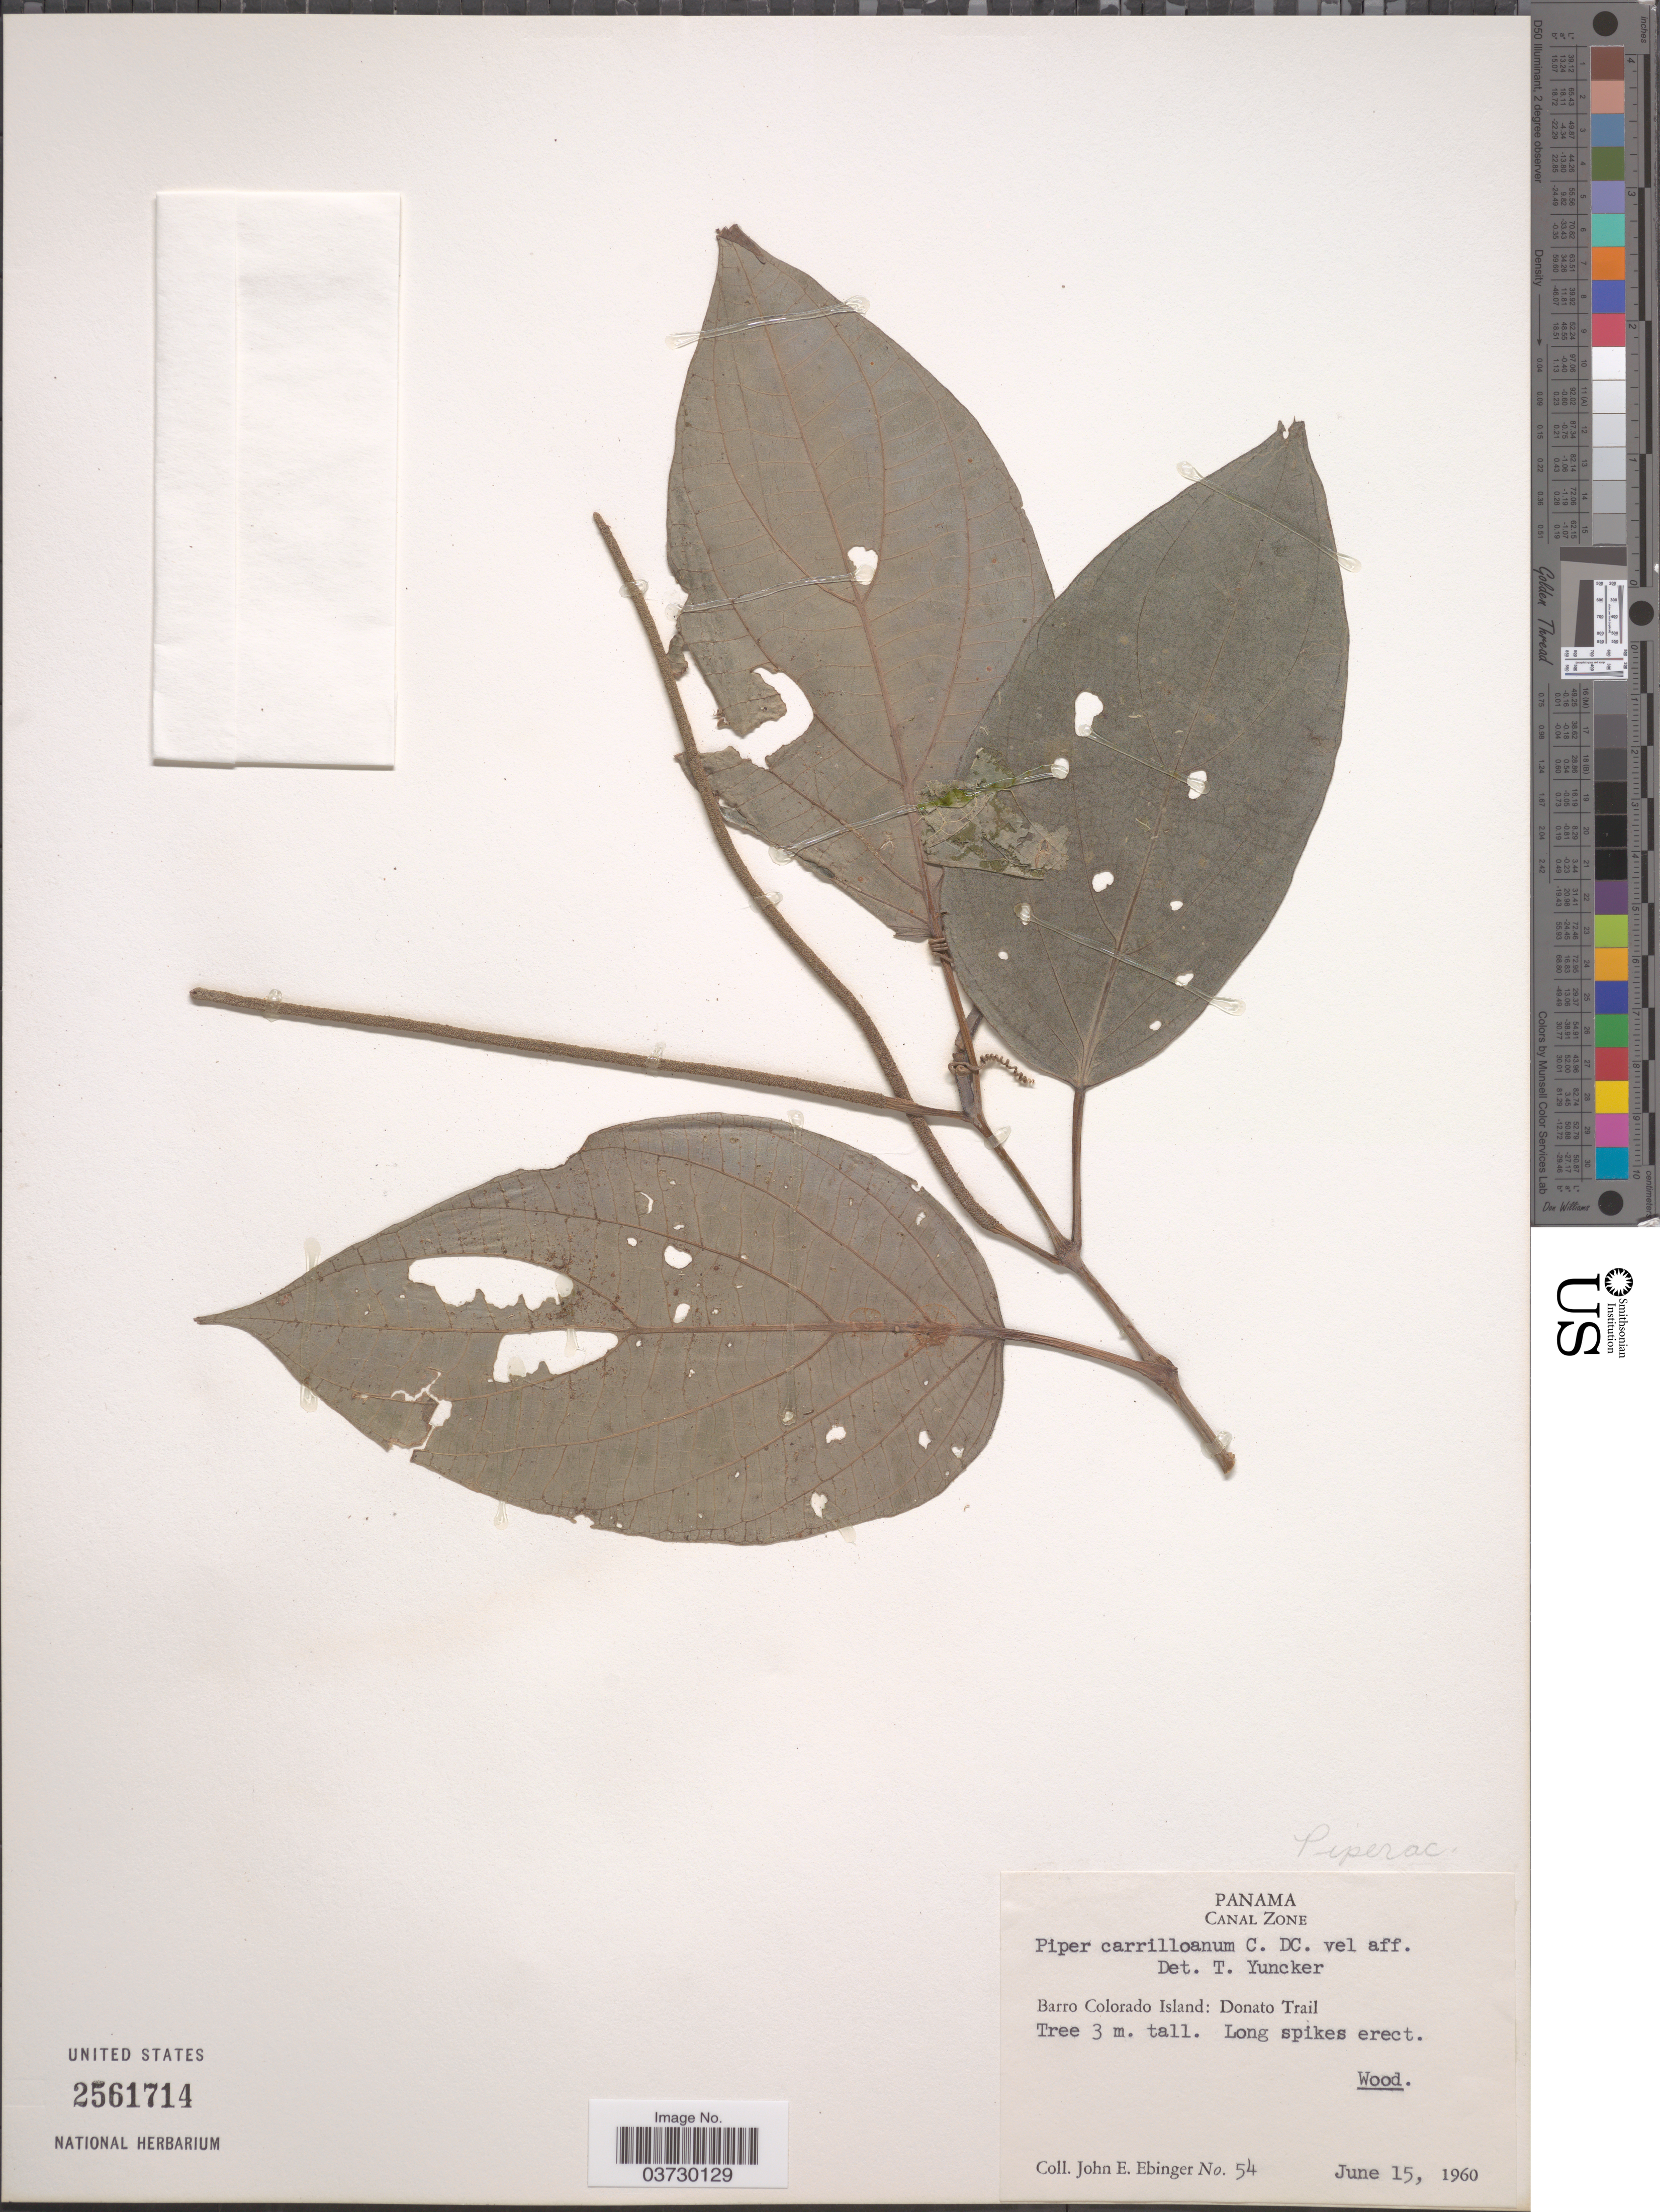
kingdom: Plantae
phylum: Tracheophyta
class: Magnoliopsida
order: Piperales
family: Piperaceae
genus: Piper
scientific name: Piper carrilloanum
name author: C. DC.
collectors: J. Ebinger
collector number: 54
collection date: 1960-06-15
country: Panama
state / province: Panamá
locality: Canal Zone. Barro Colorado Island: Donato Trail.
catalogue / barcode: US 2561714